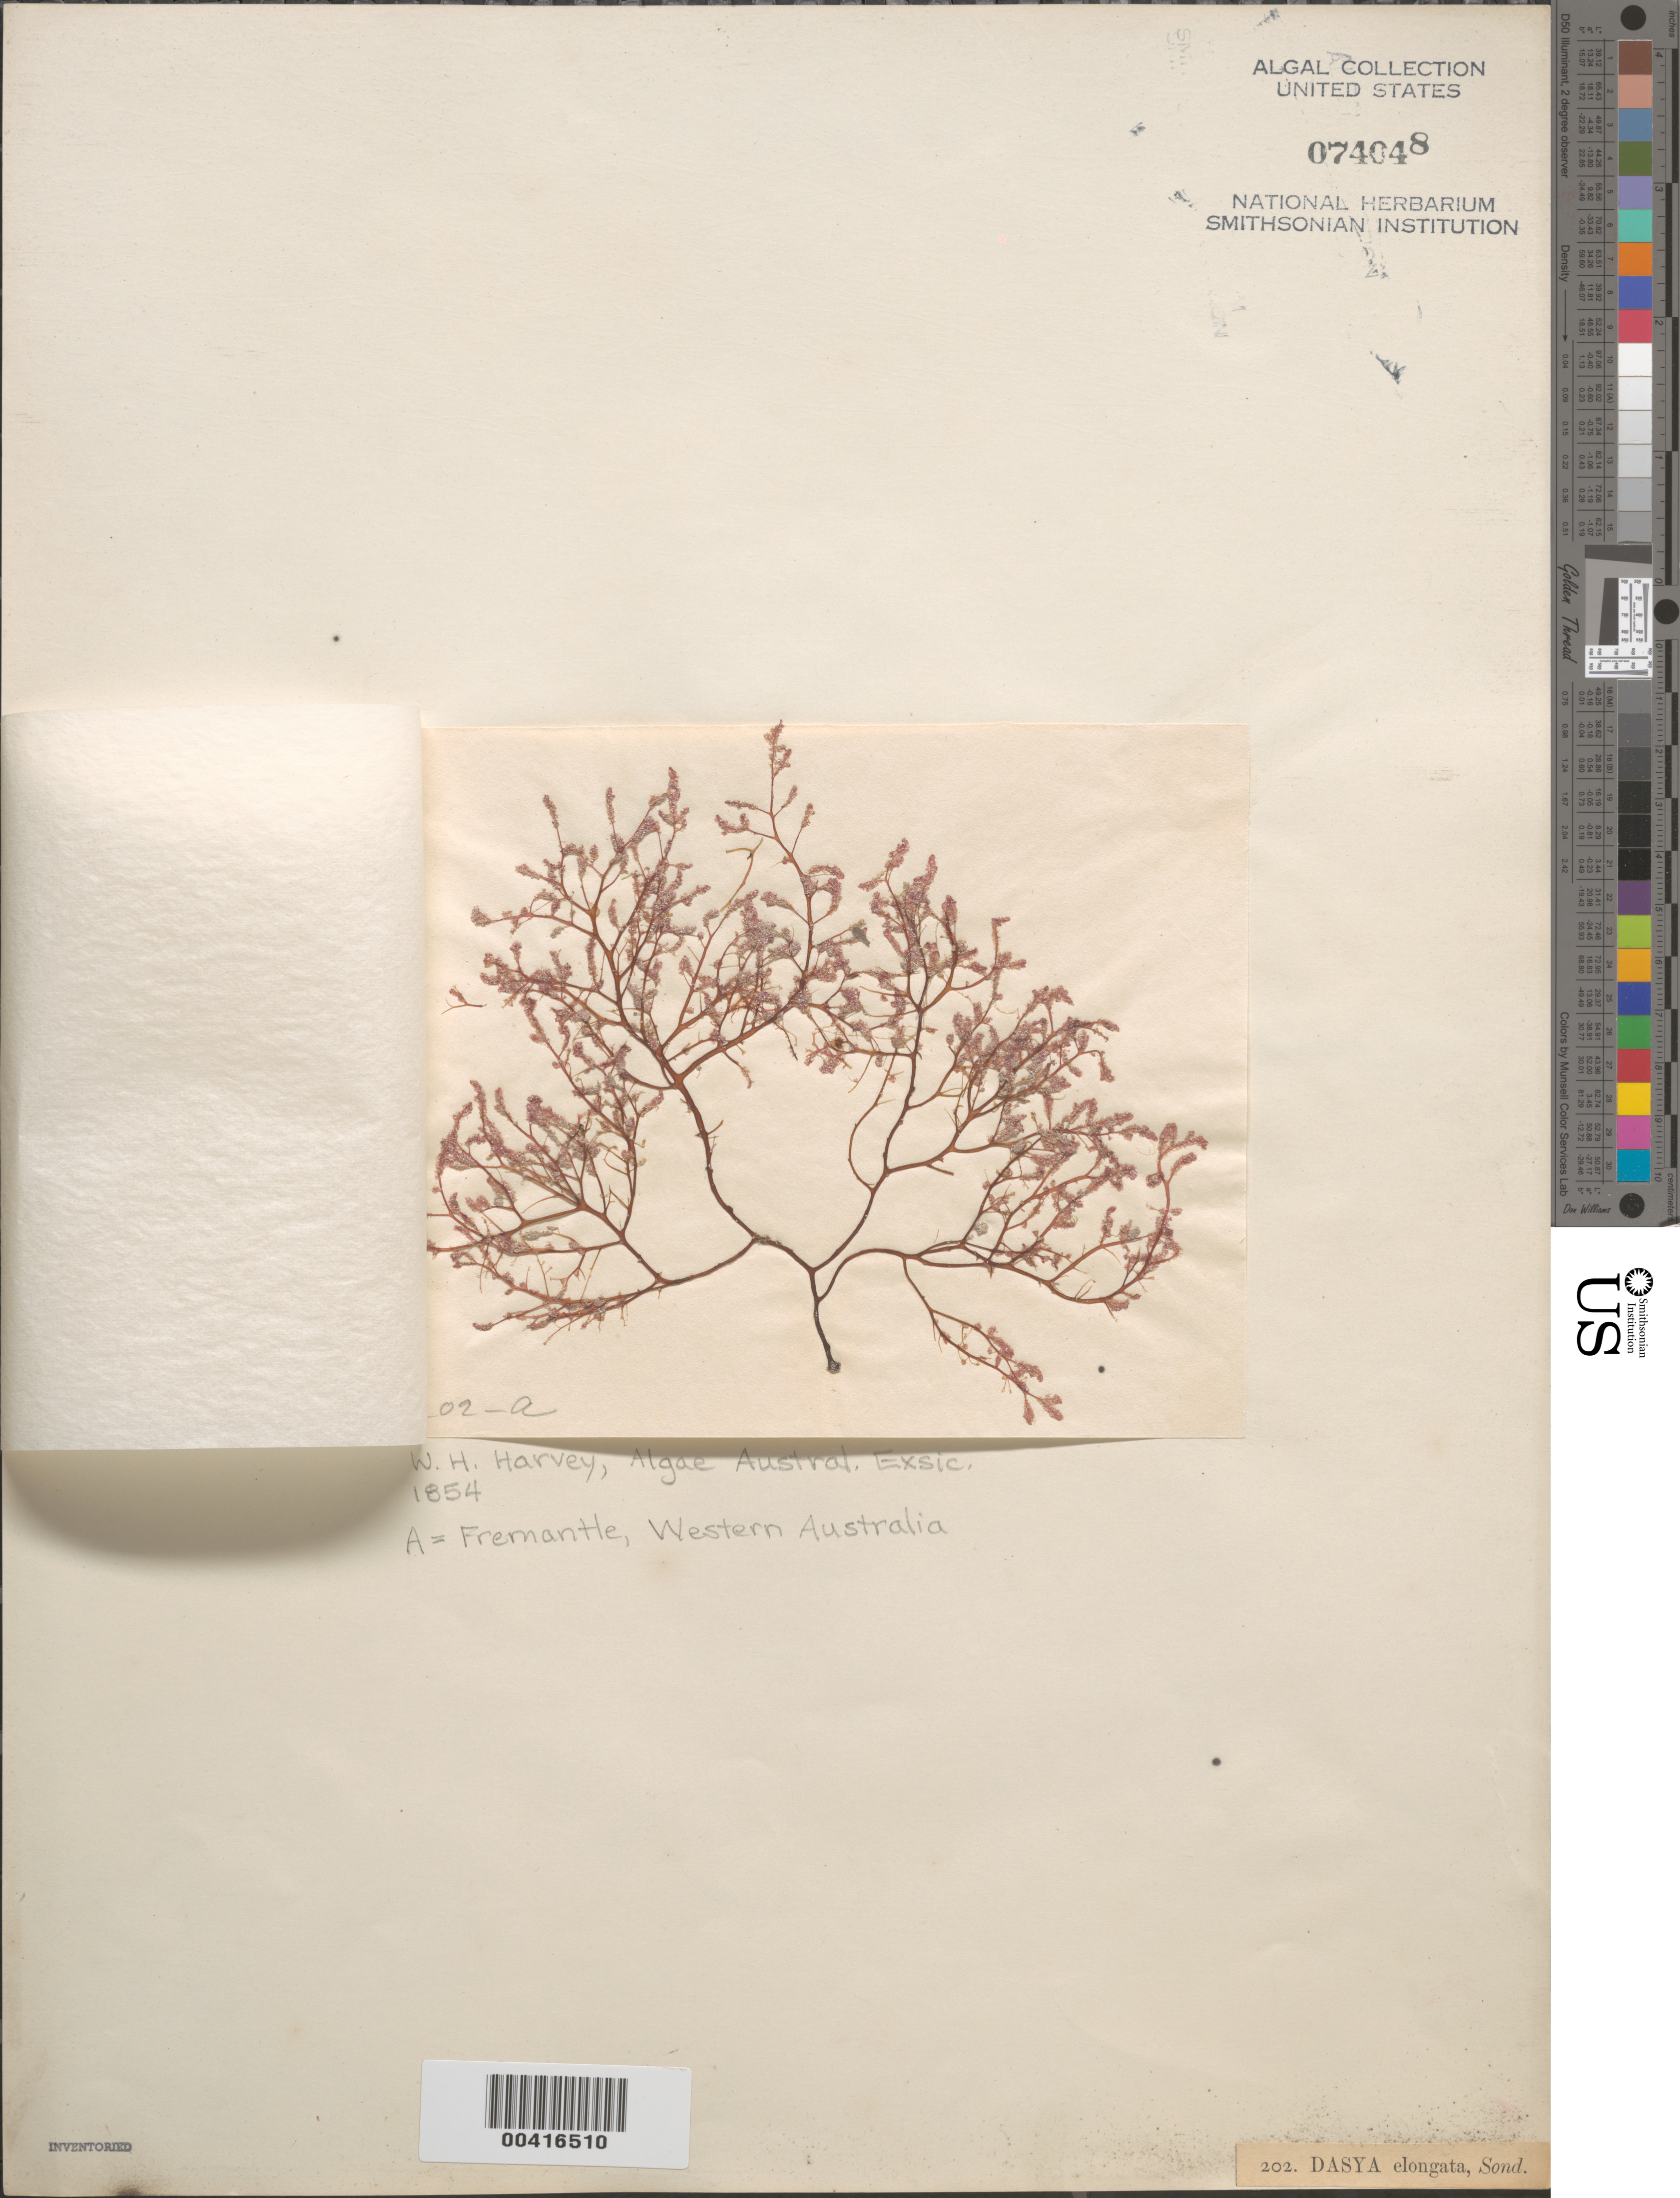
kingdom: Plantae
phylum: Rhodophyta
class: Florideophyceae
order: Ceramiales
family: Dasyaceae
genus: Dasya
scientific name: Dasya elongata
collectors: W. Harvey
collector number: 202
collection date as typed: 1854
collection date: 1854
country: Australia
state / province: Western Australia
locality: Fremantle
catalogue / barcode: US 74048